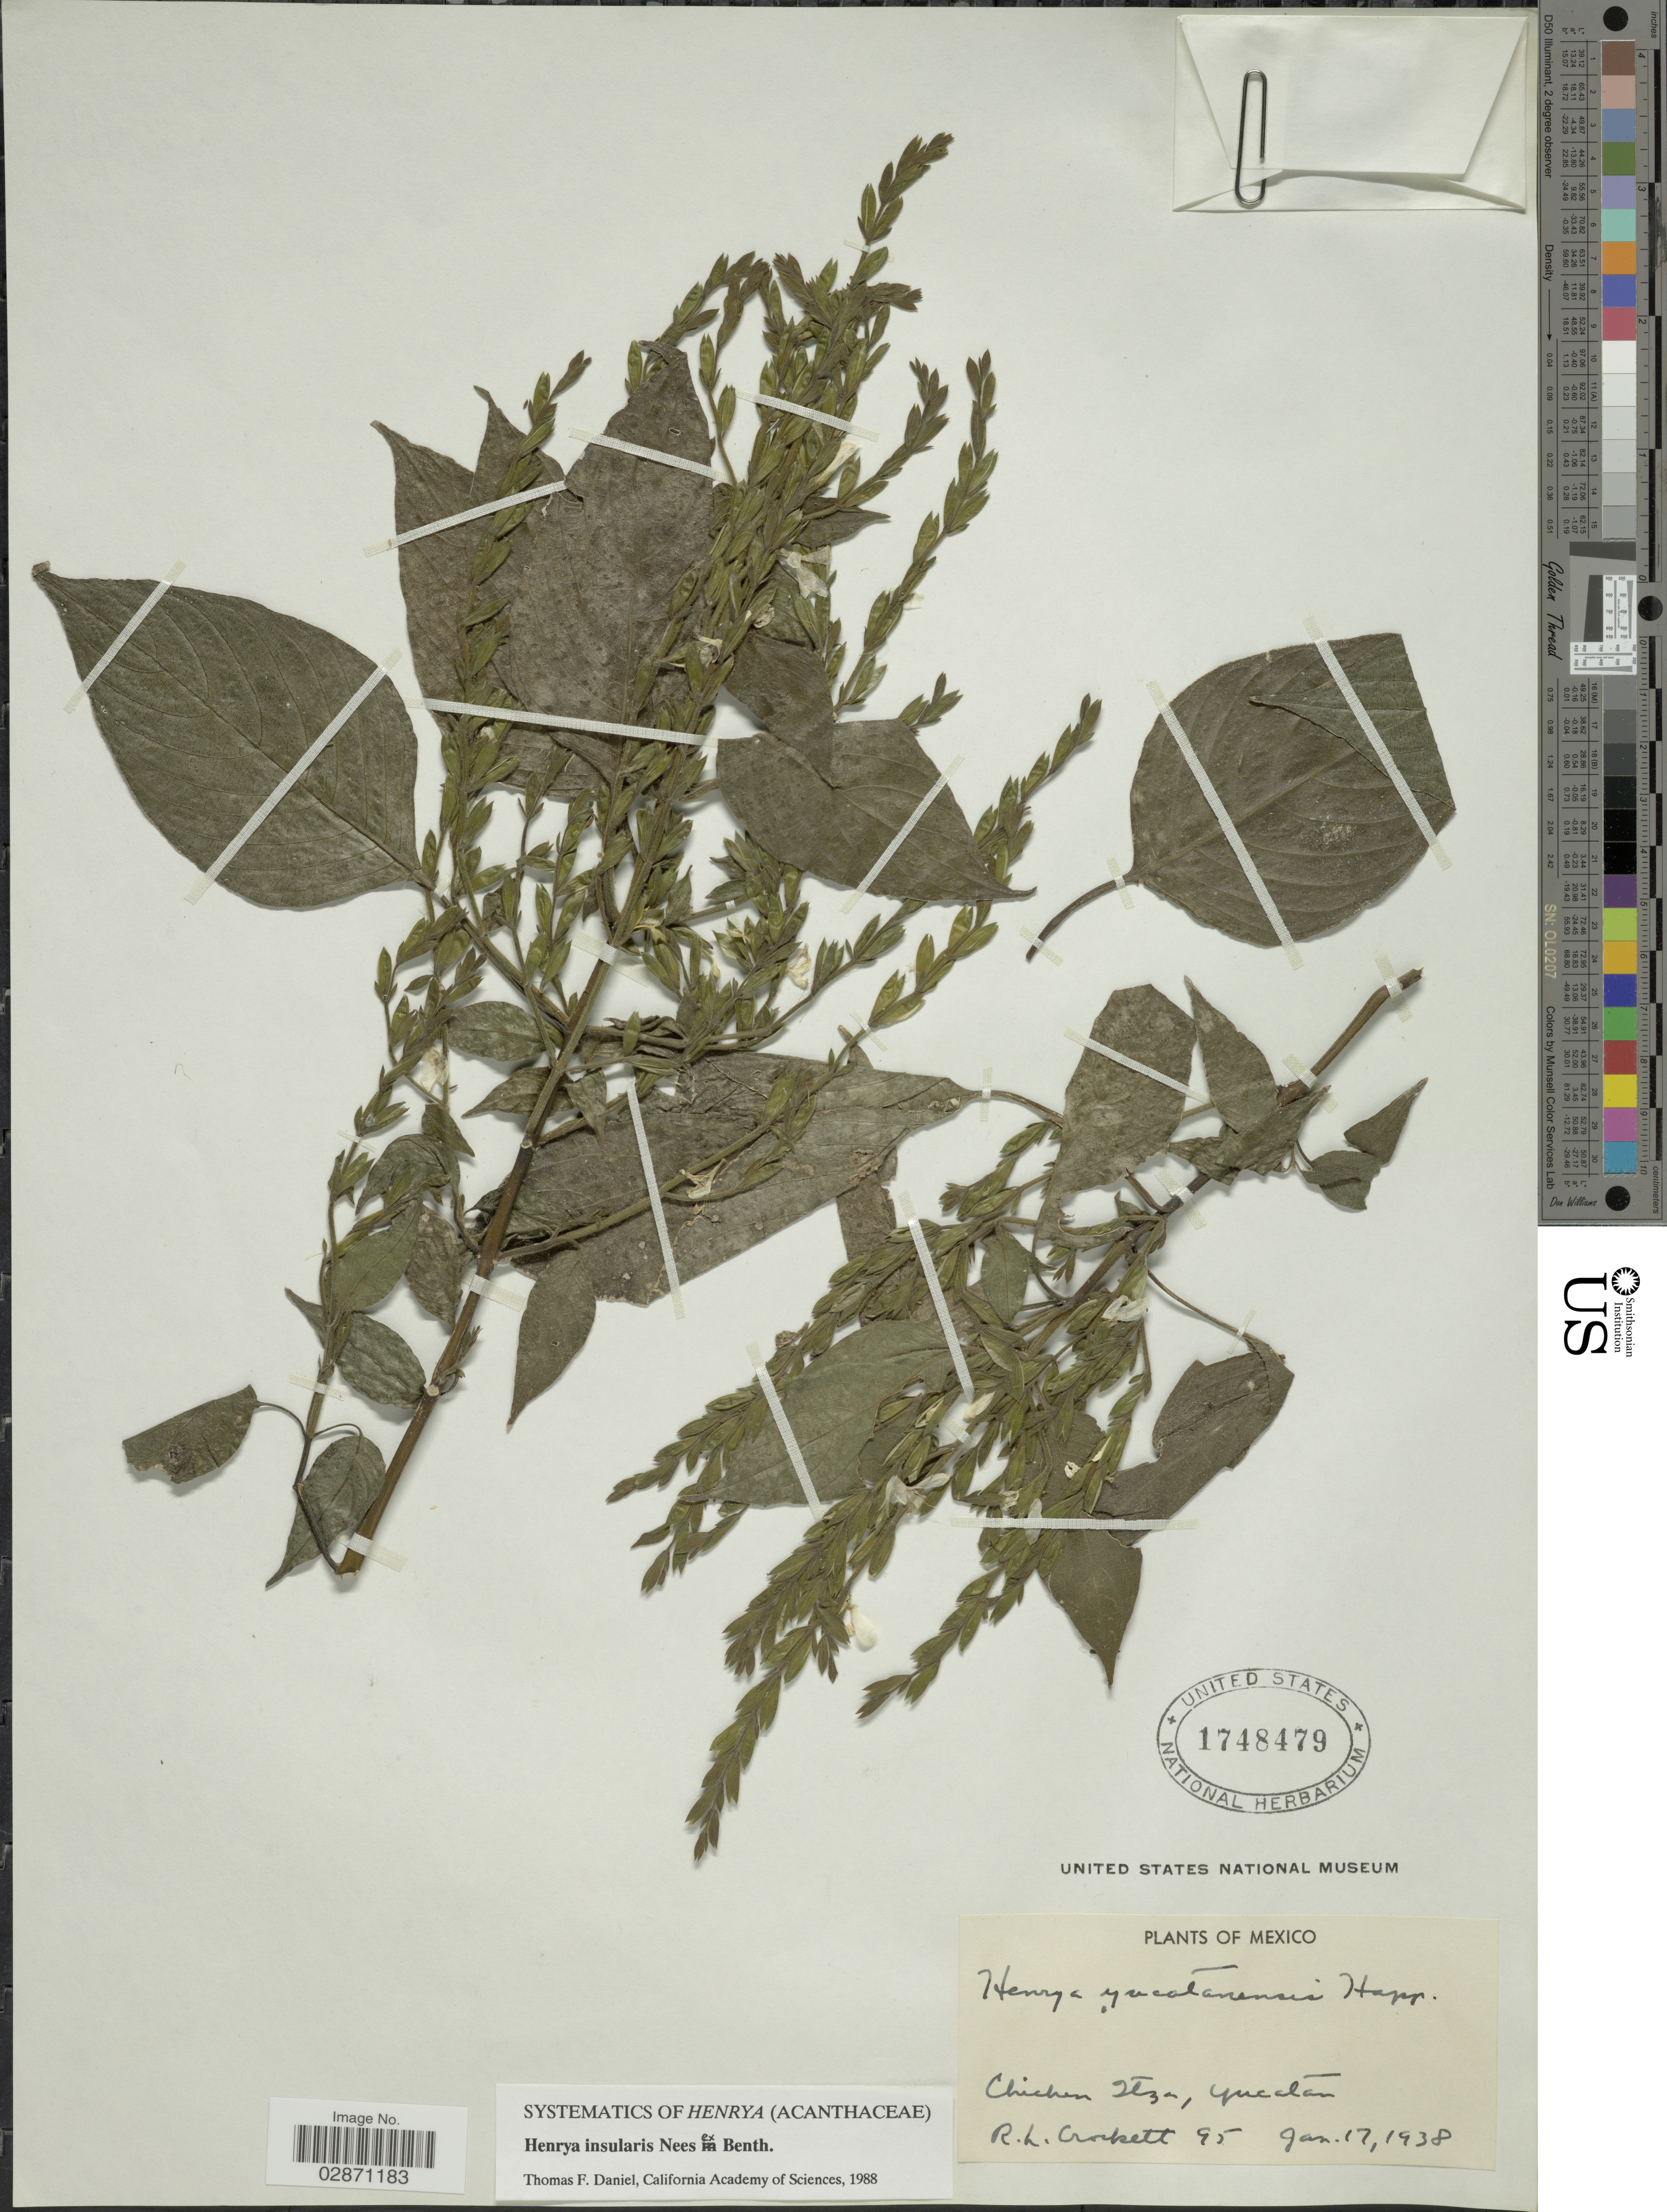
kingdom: Plantae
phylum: Tracheophyta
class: Magnoliopsida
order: Lamiales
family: Acanthaceae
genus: Henrya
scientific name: Henrya insularis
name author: Nees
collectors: R. Crockett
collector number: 95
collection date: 1938-01-17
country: Mexico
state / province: Yucatán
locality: Chichen Itza.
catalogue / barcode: US 1748479